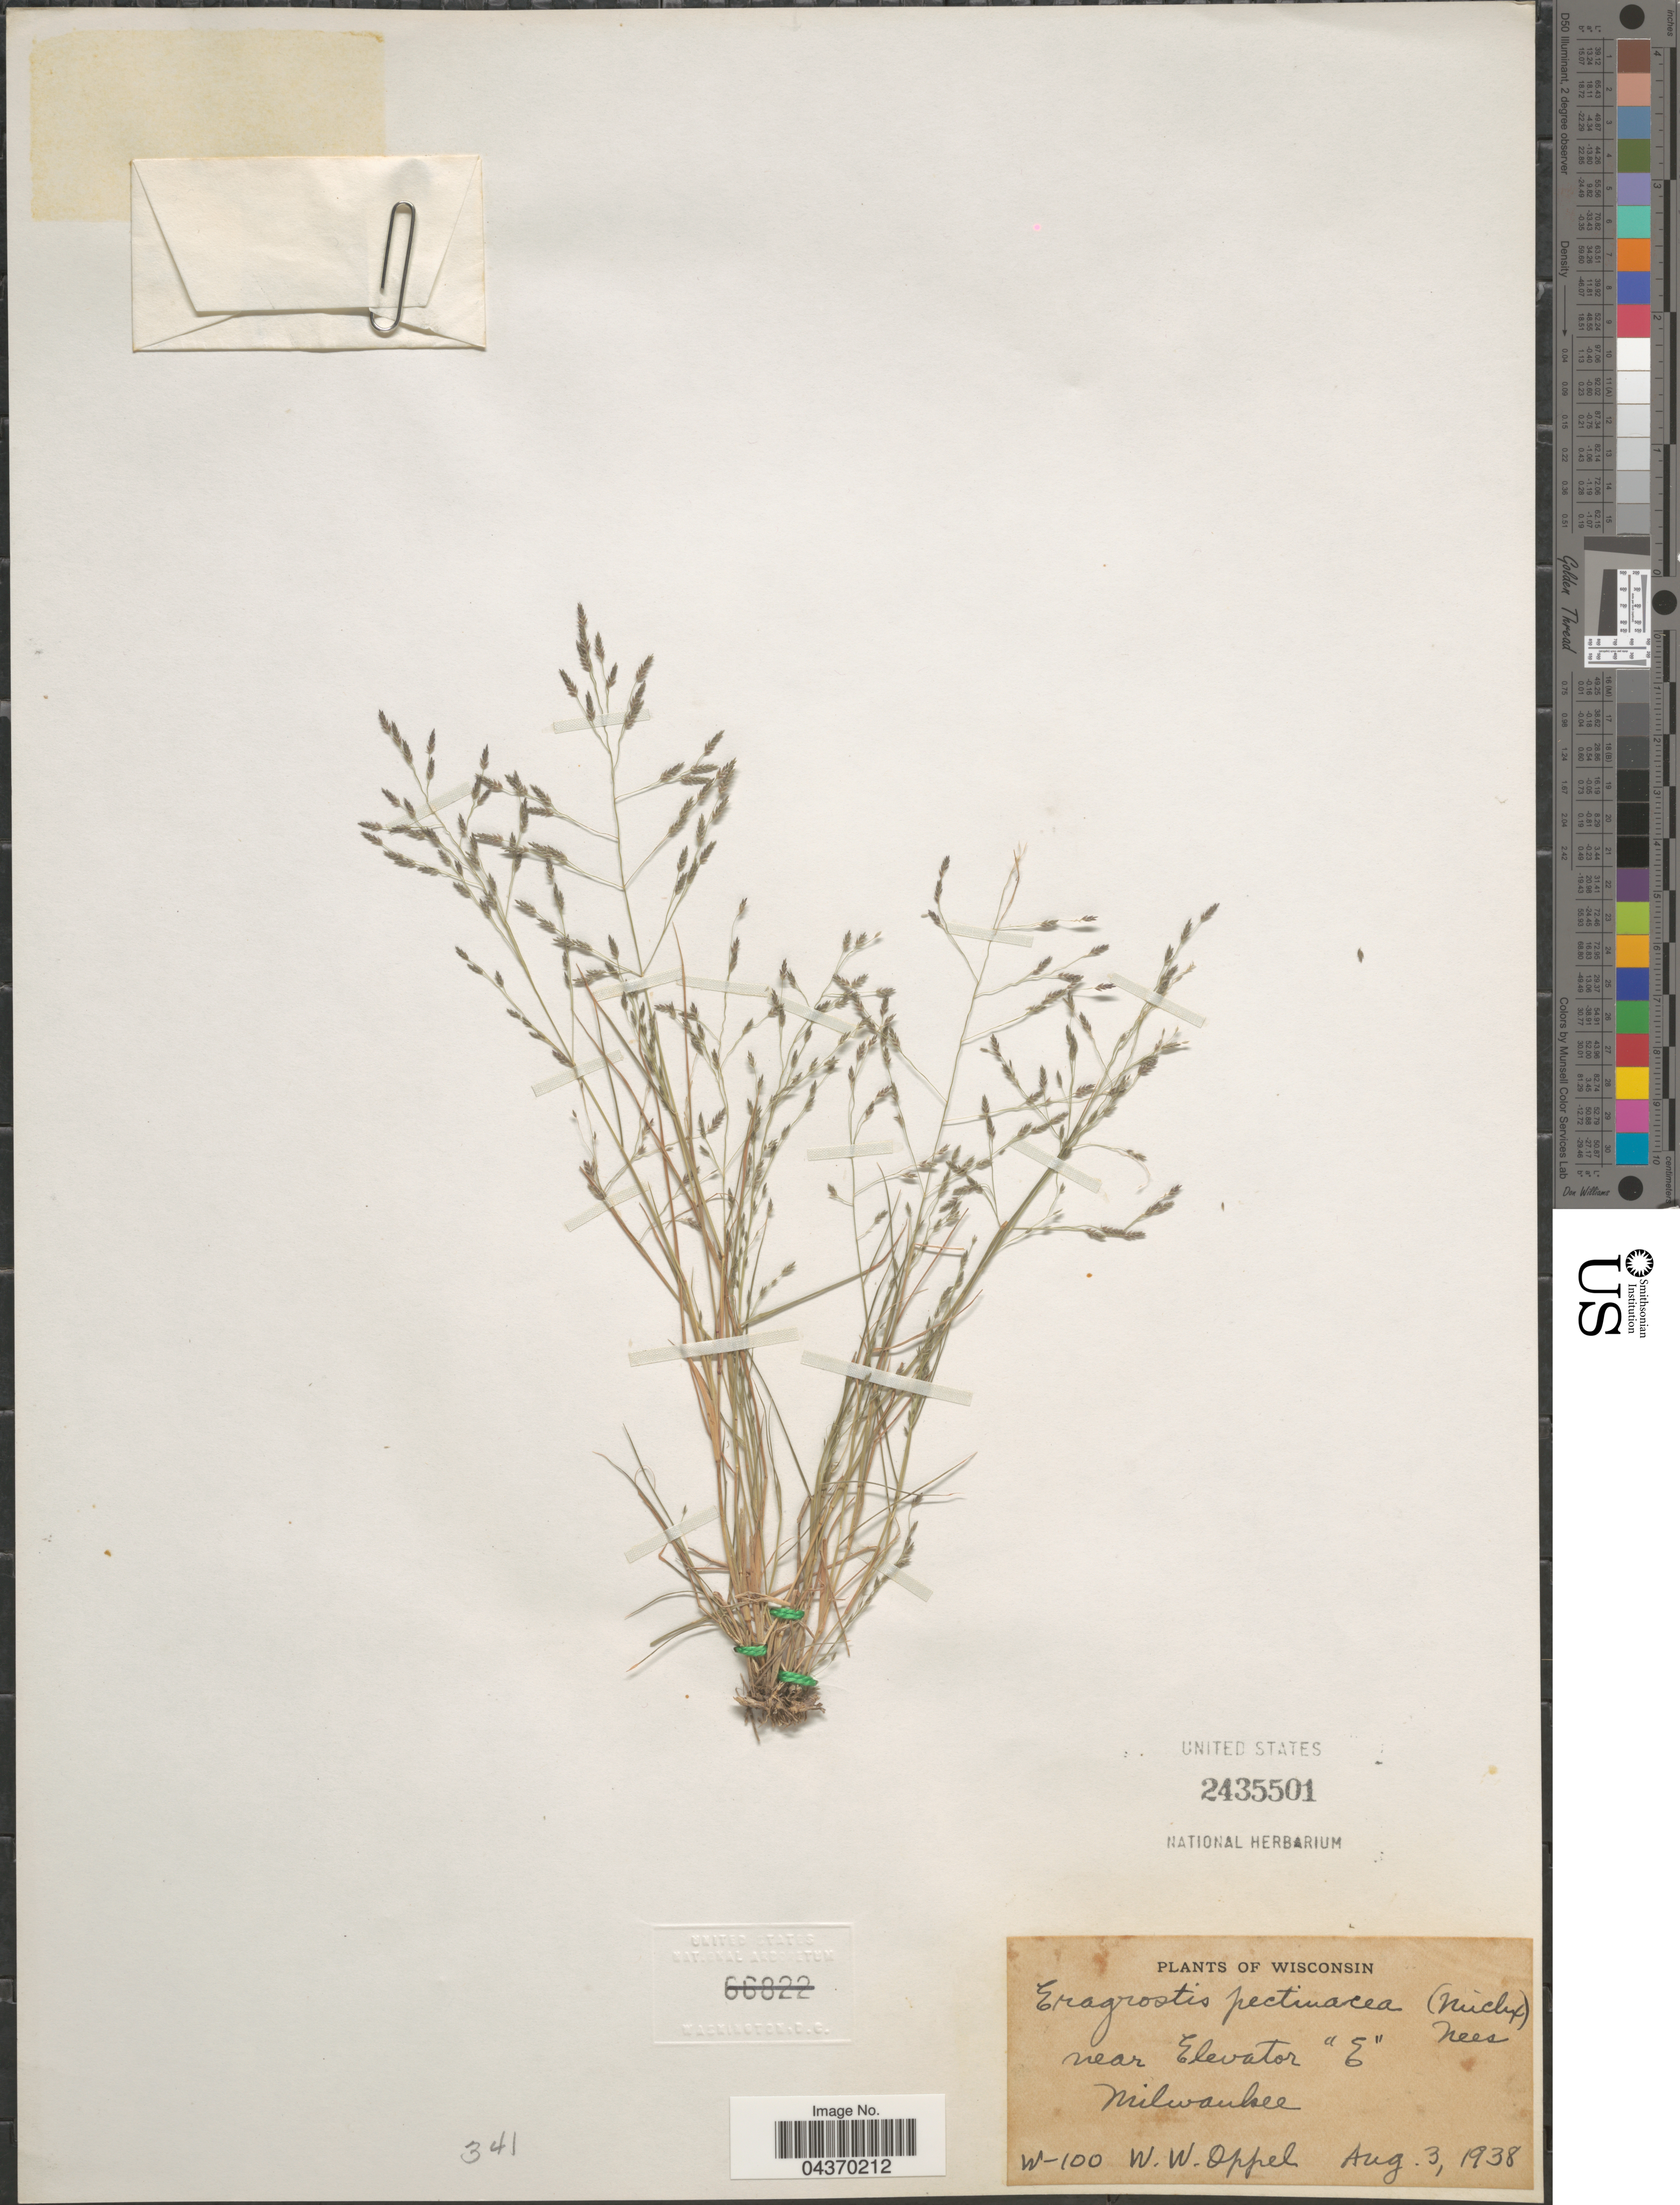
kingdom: Plantae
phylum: Tracheophyta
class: Liliopsida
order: Poales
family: Poaceae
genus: Eragrostis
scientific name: Eragrostis pectinacea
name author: (Michx.) Nees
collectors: W. Oppel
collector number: W-100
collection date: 1938-08-03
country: United States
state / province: Wisconsin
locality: Near Elevator "E". Milwaukee.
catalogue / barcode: US 2435501